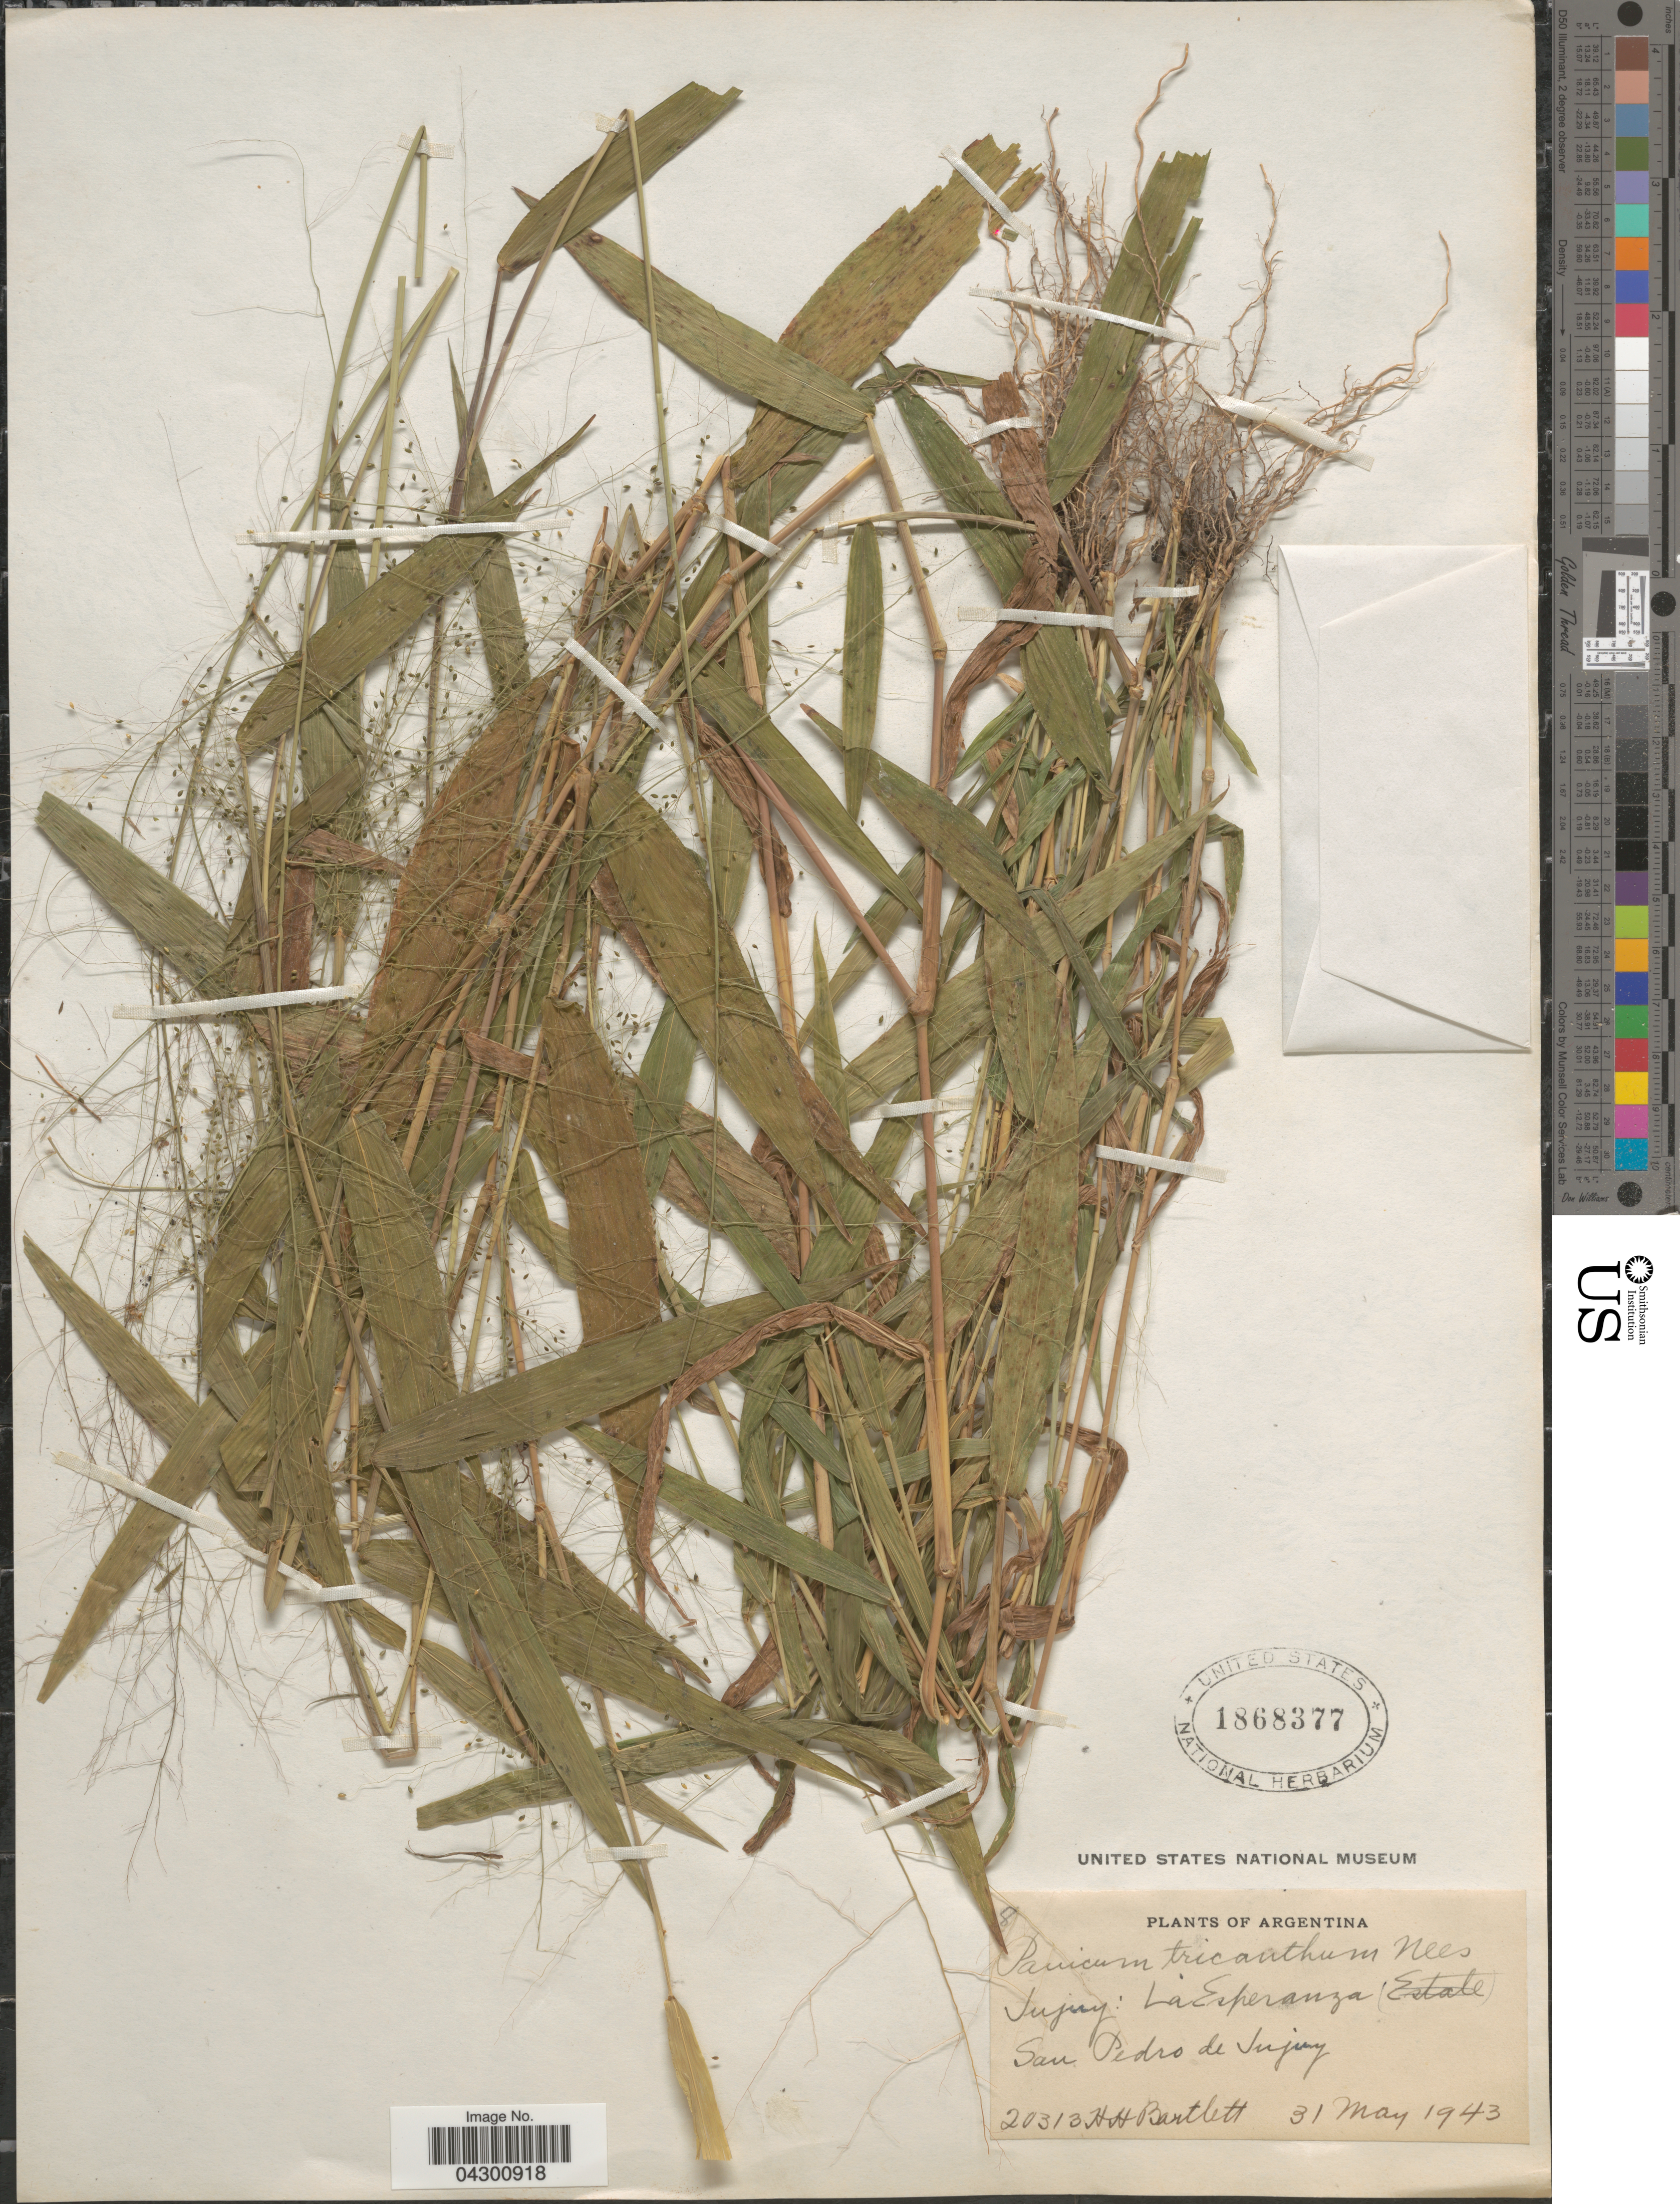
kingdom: Plantae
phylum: Tracheophyta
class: Liliopsida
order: Poales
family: Poaceae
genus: Panicum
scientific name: Panicum trichanthum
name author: Nees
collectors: H. H. Bartlett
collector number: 20313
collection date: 1943-05-31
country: Argentina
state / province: Jujuy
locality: La Esperanza San Pedro de Jujuy.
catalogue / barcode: US 1868377